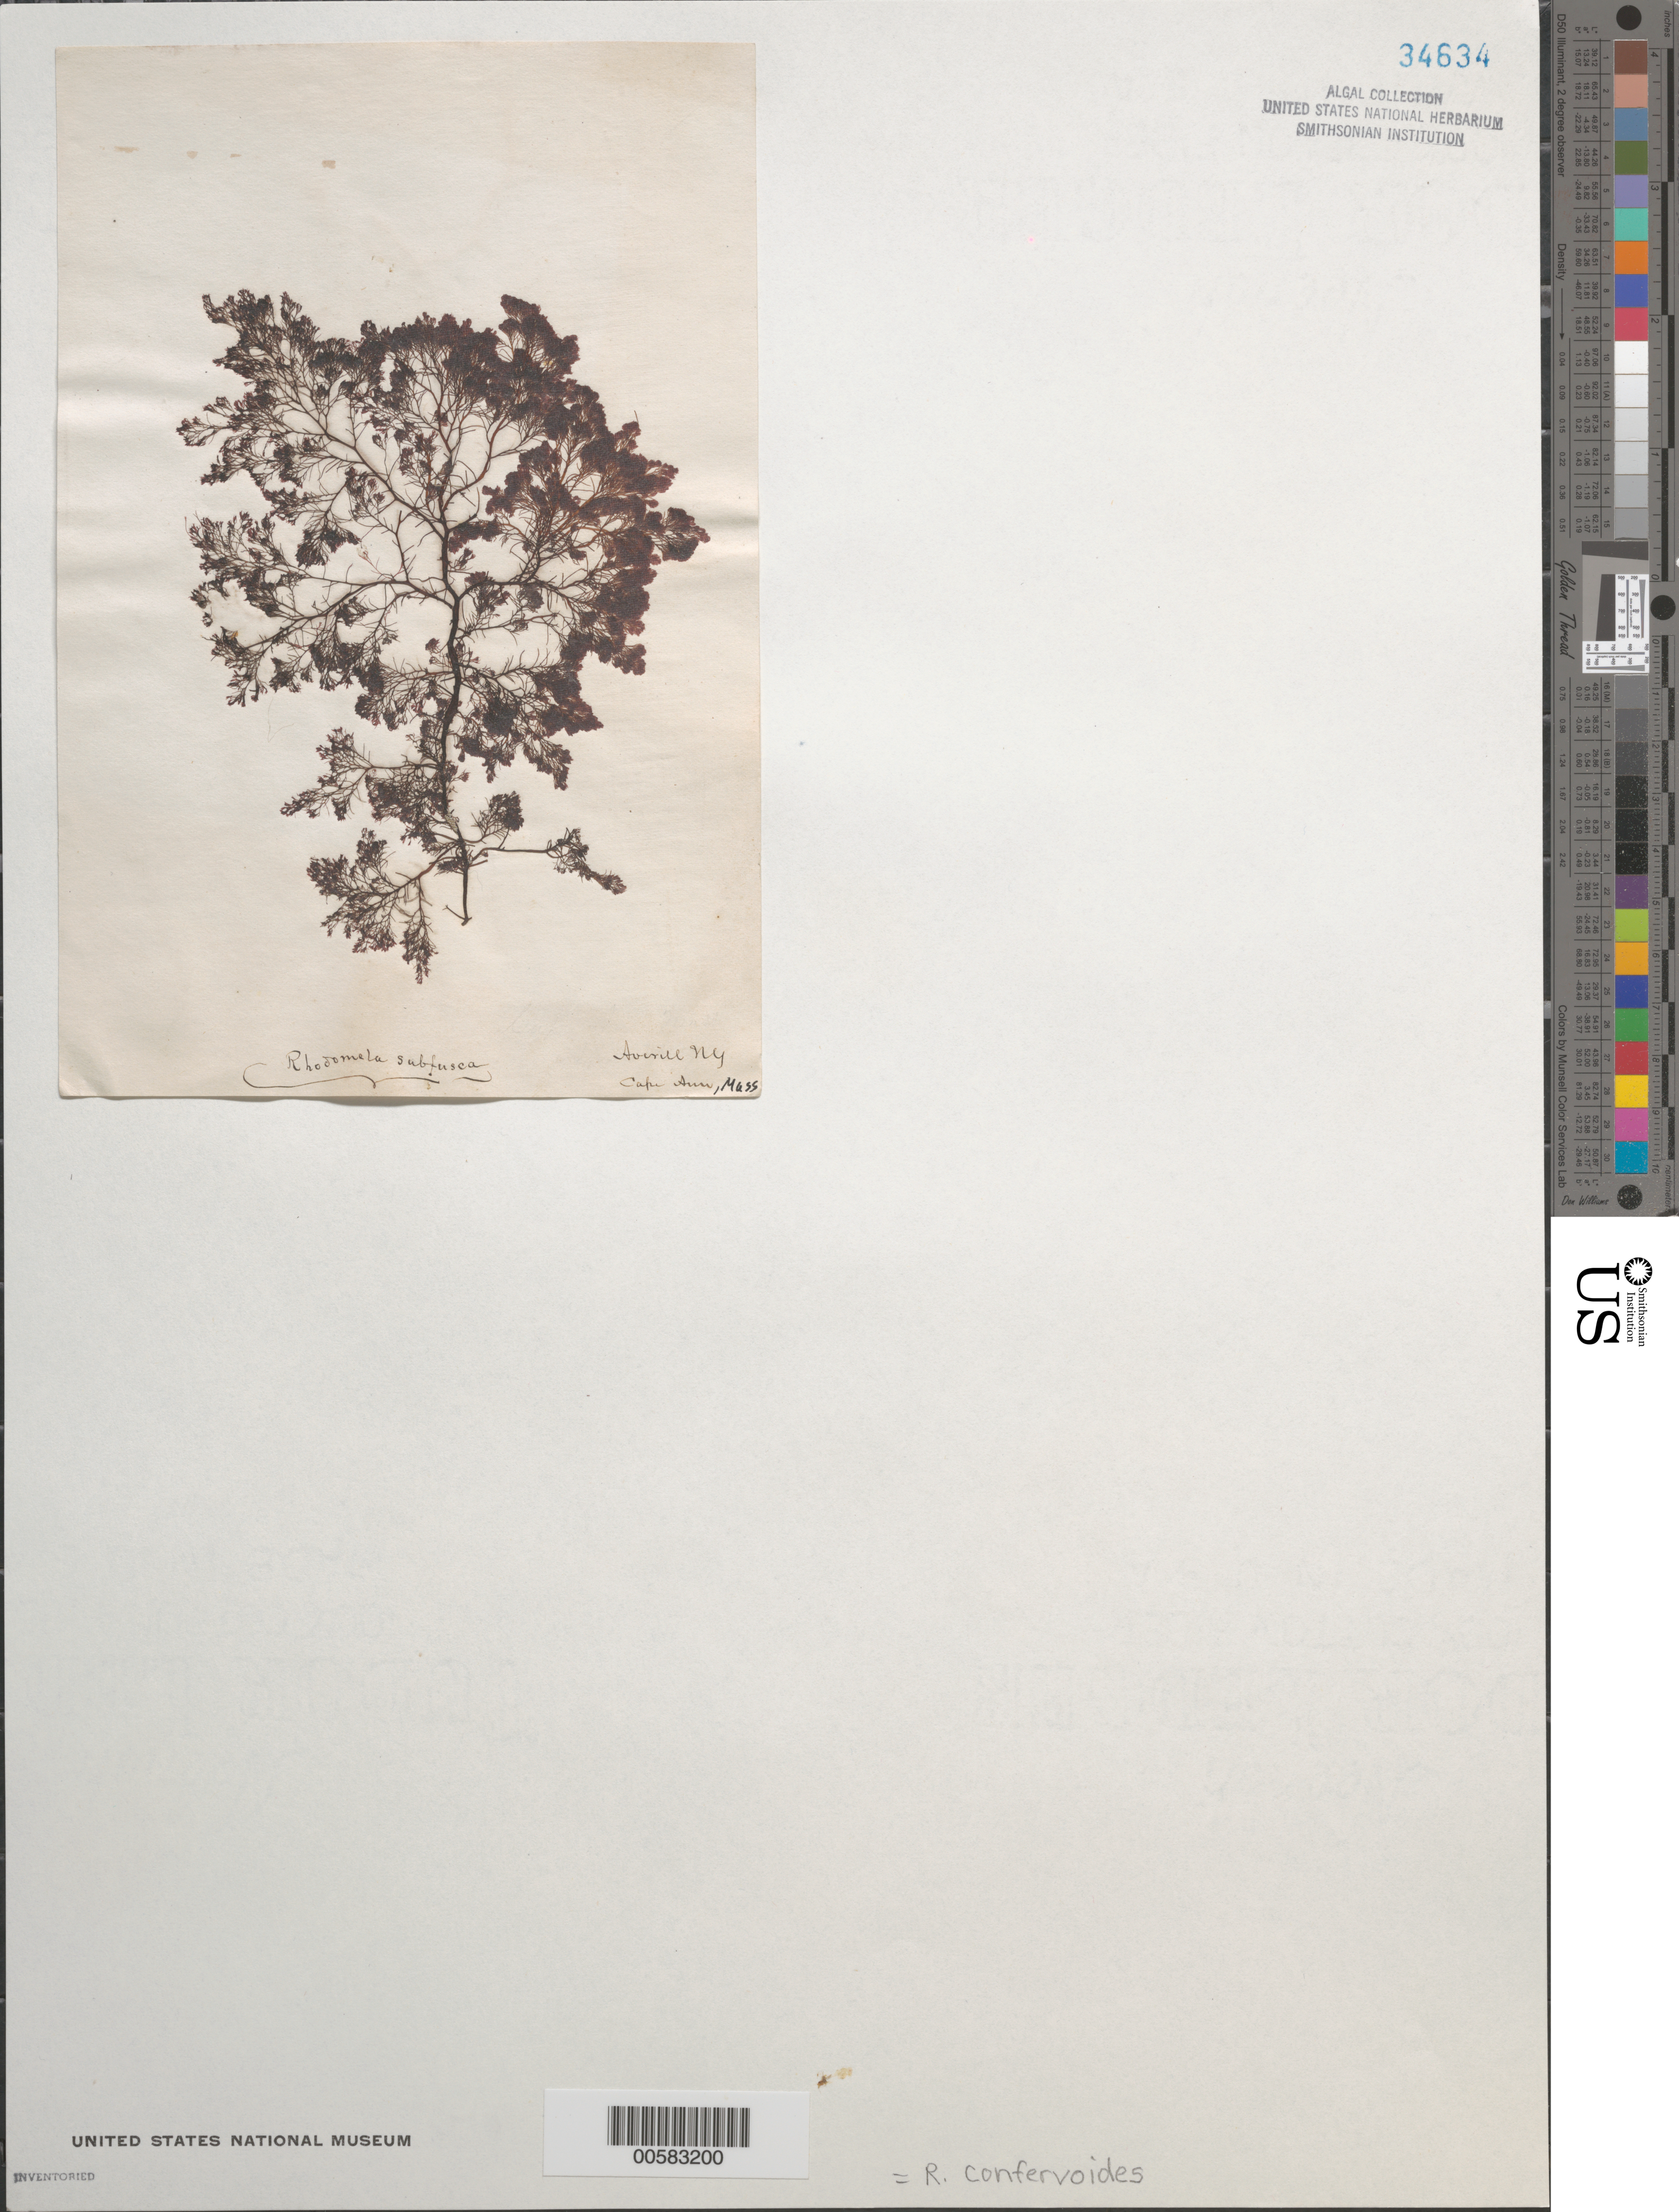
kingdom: Plantae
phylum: Rhodophyta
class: Florideophyceae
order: Ceramiales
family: Rhodomelaceae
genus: Rhodomela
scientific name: Rhodomela confervoides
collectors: H. Averill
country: United States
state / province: Massachusetts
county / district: Essex County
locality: Cape Ann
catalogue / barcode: US 34634